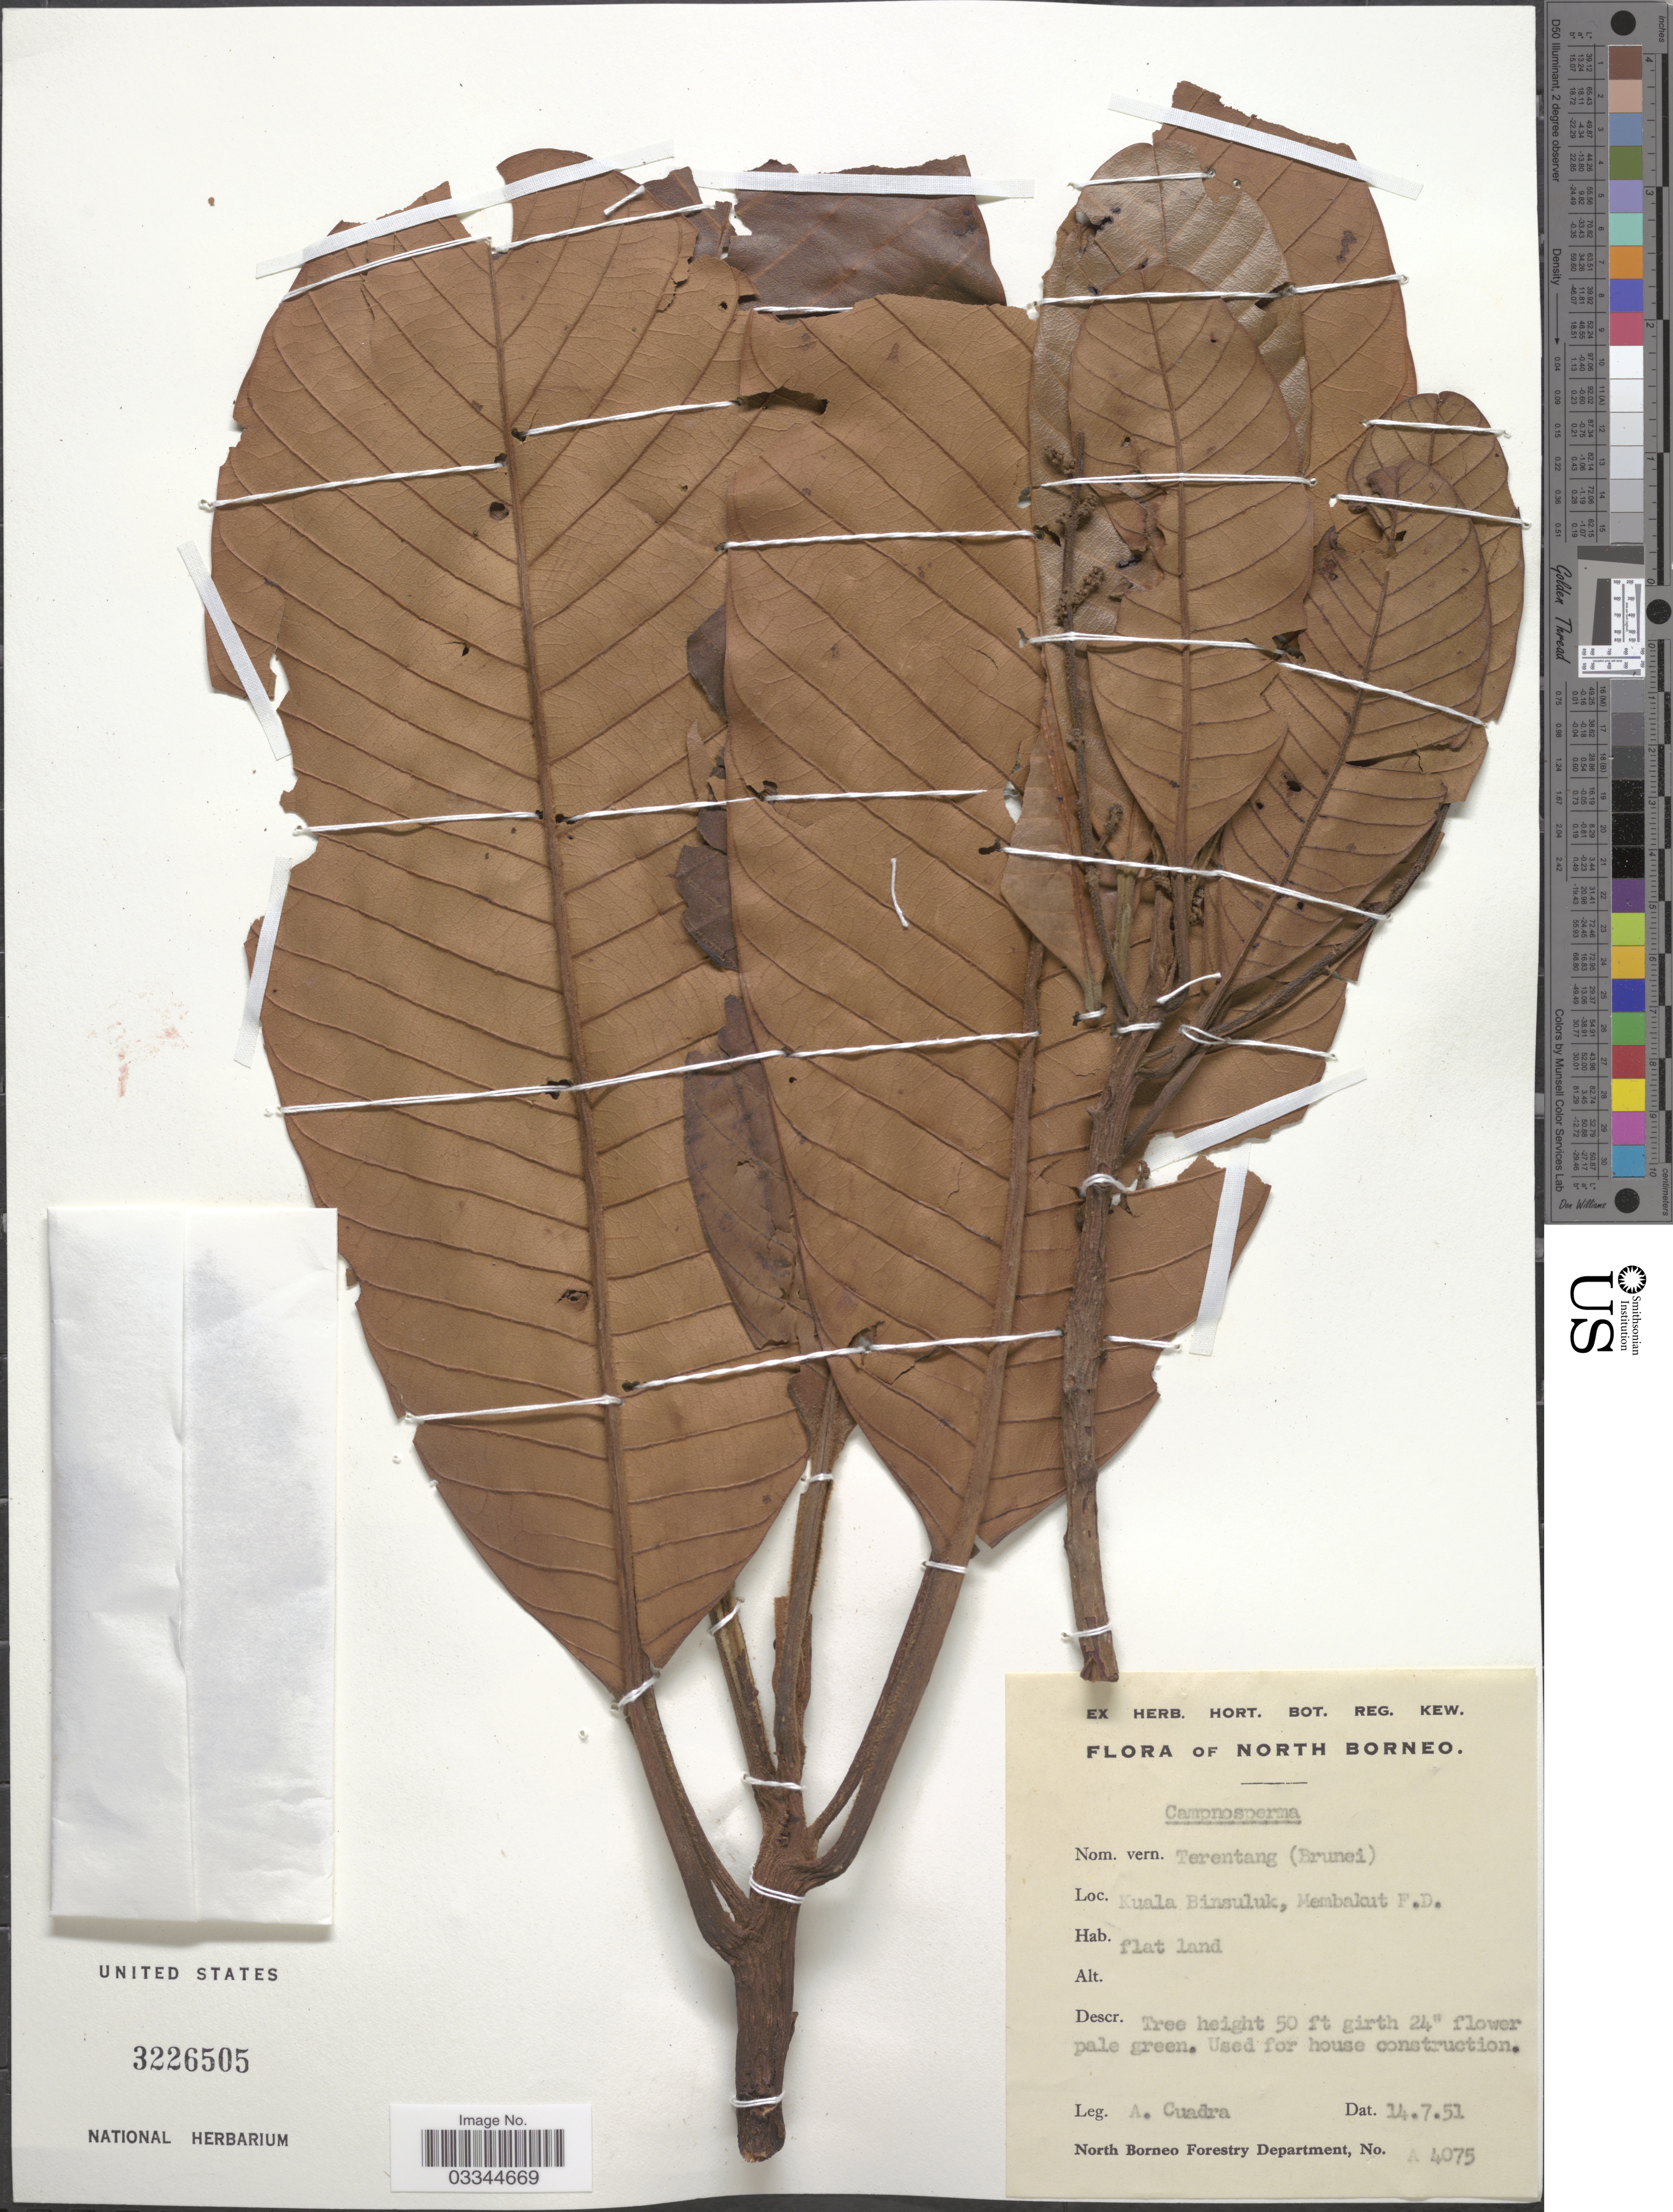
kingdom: Plantae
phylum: Tracheophyta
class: Magnoliopsida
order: Sapindales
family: Anacardiaceae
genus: Campnosperma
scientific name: Campnosperma sp.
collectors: A. Cuadra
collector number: A4075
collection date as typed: Transcribed d/m/y: 14/7/51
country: Malaysia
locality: North Borneo, Kuala Binsuluk, Membakut F.D.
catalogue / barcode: US 3226505